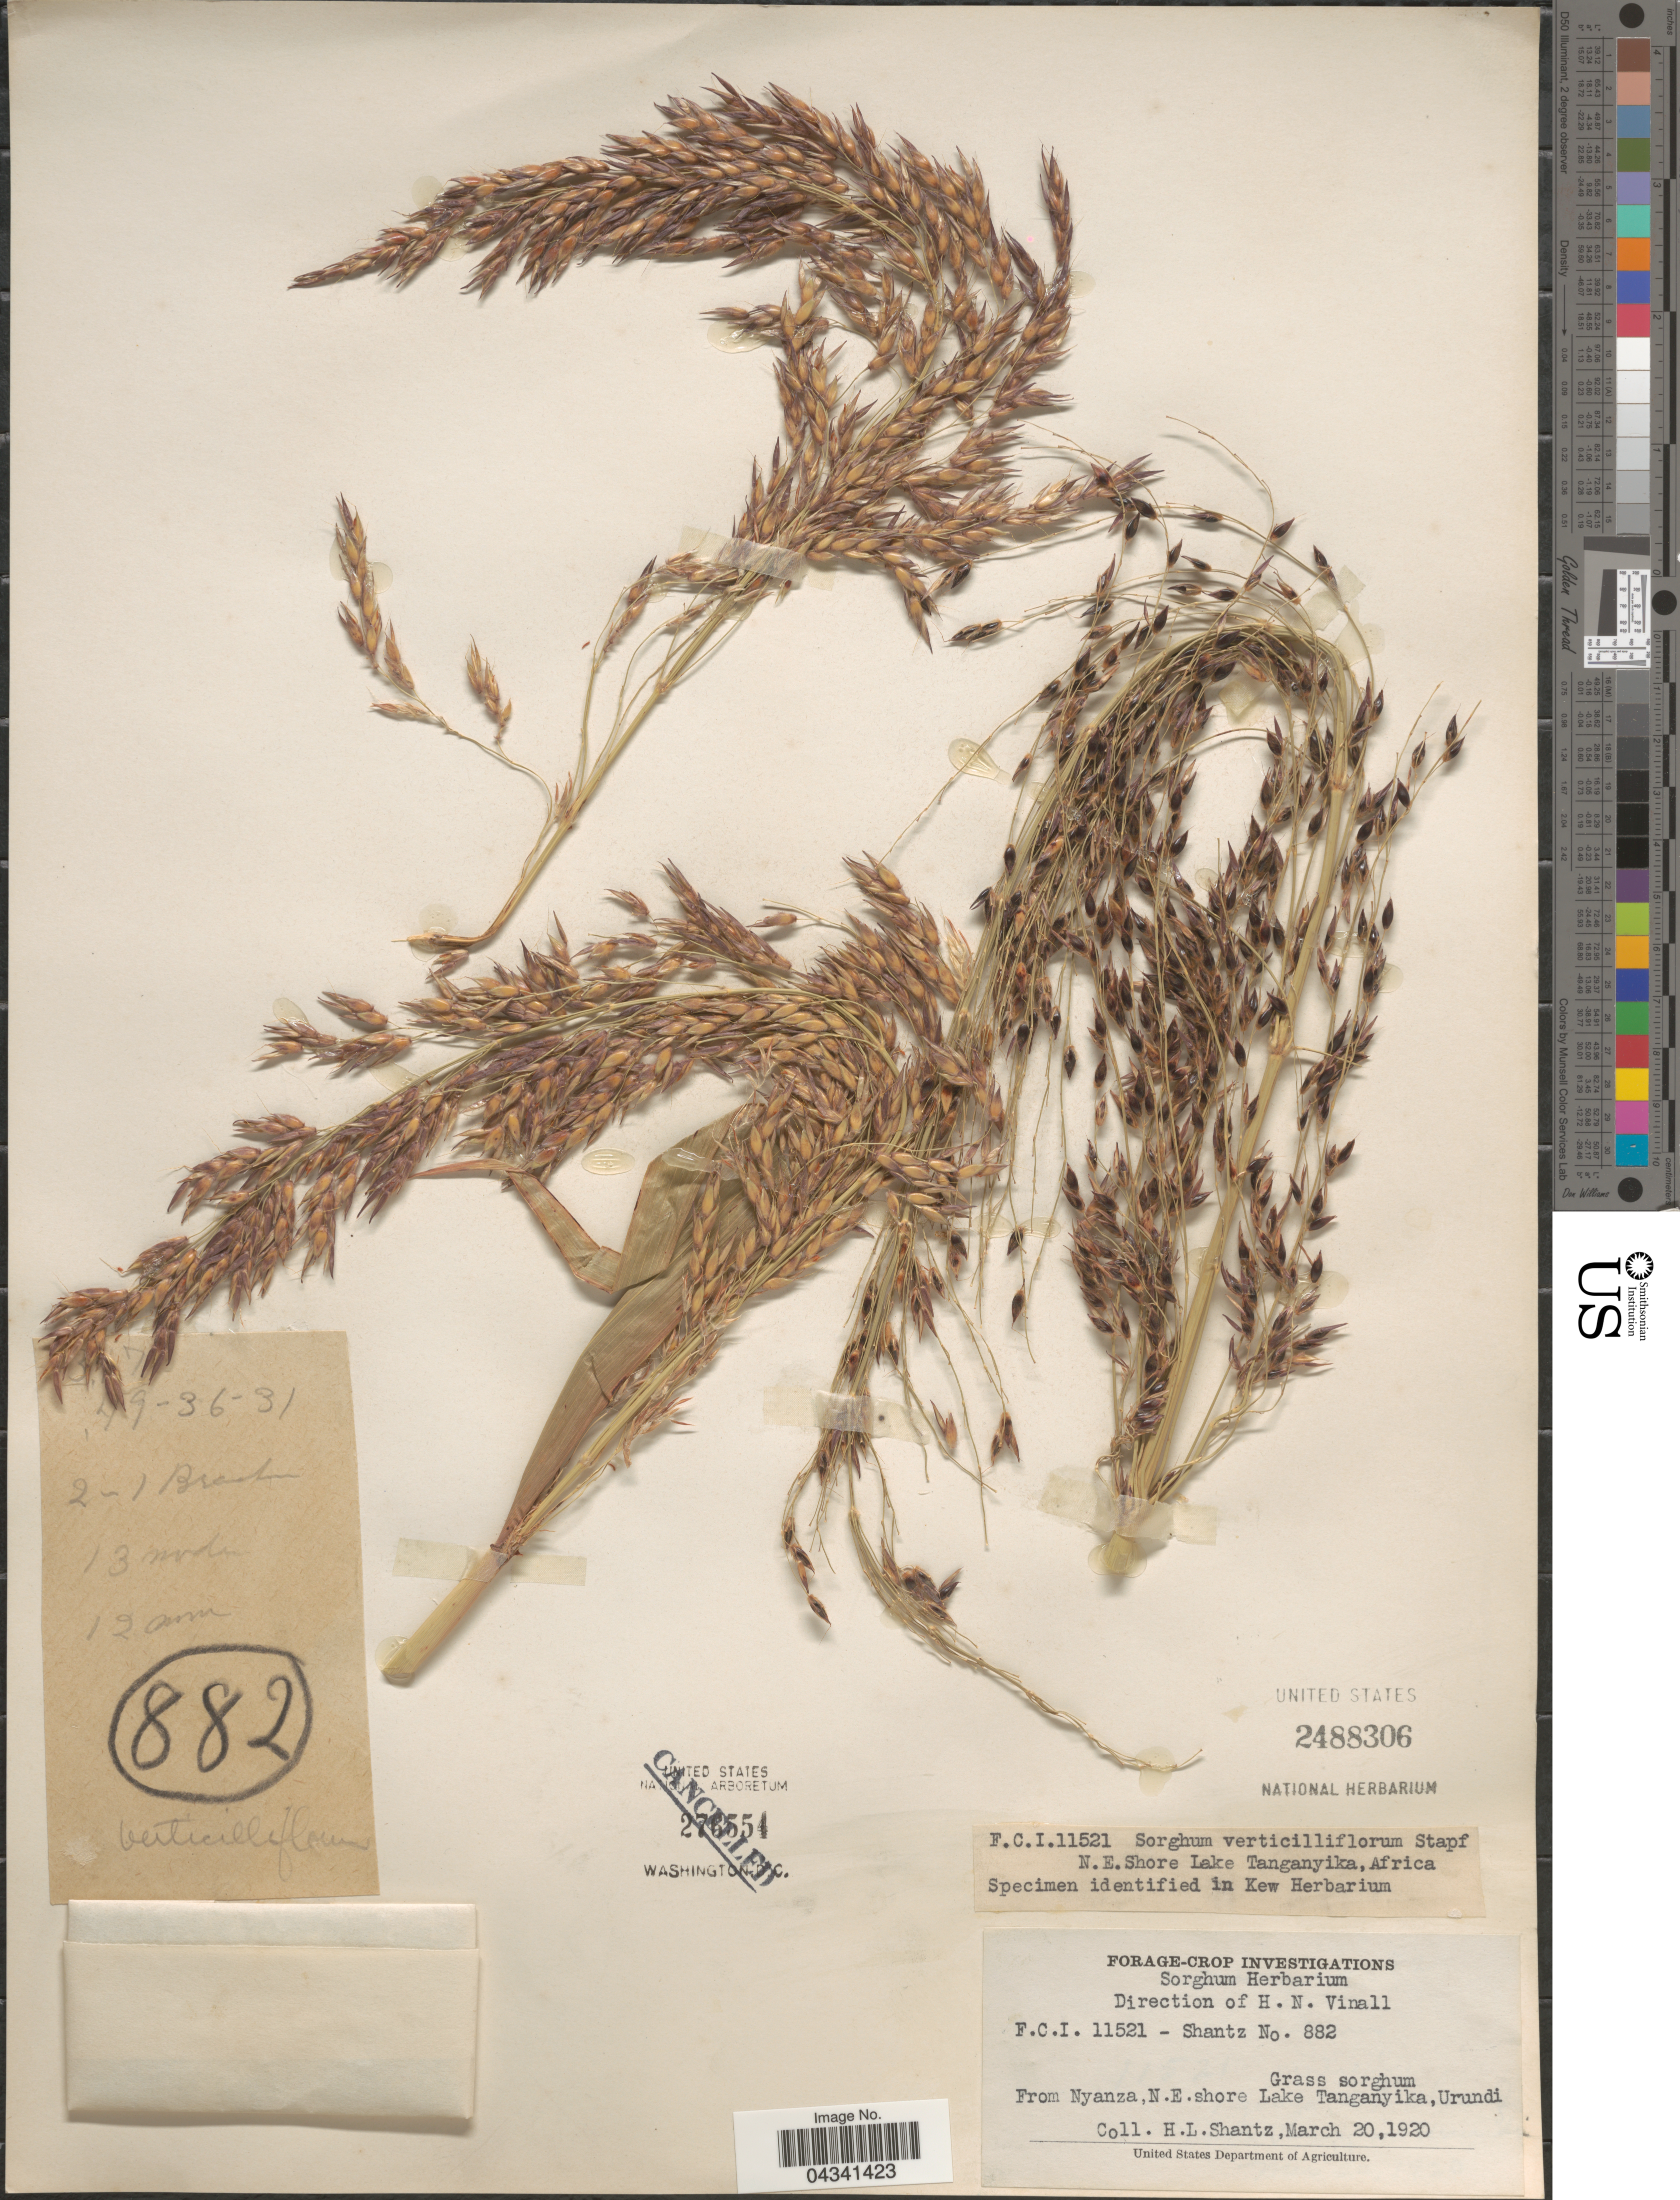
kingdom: Plantae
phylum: Tracheophyta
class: Liliopsida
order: Poales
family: Poaceae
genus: Sorghum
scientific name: Sorghum arundinaceum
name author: (Desv.) Stapf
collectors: H. Shantz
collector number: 882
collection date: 1920-03-20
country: Burundi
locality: N.E. Shore Lake Tanganyika.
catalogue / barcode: US 2488306